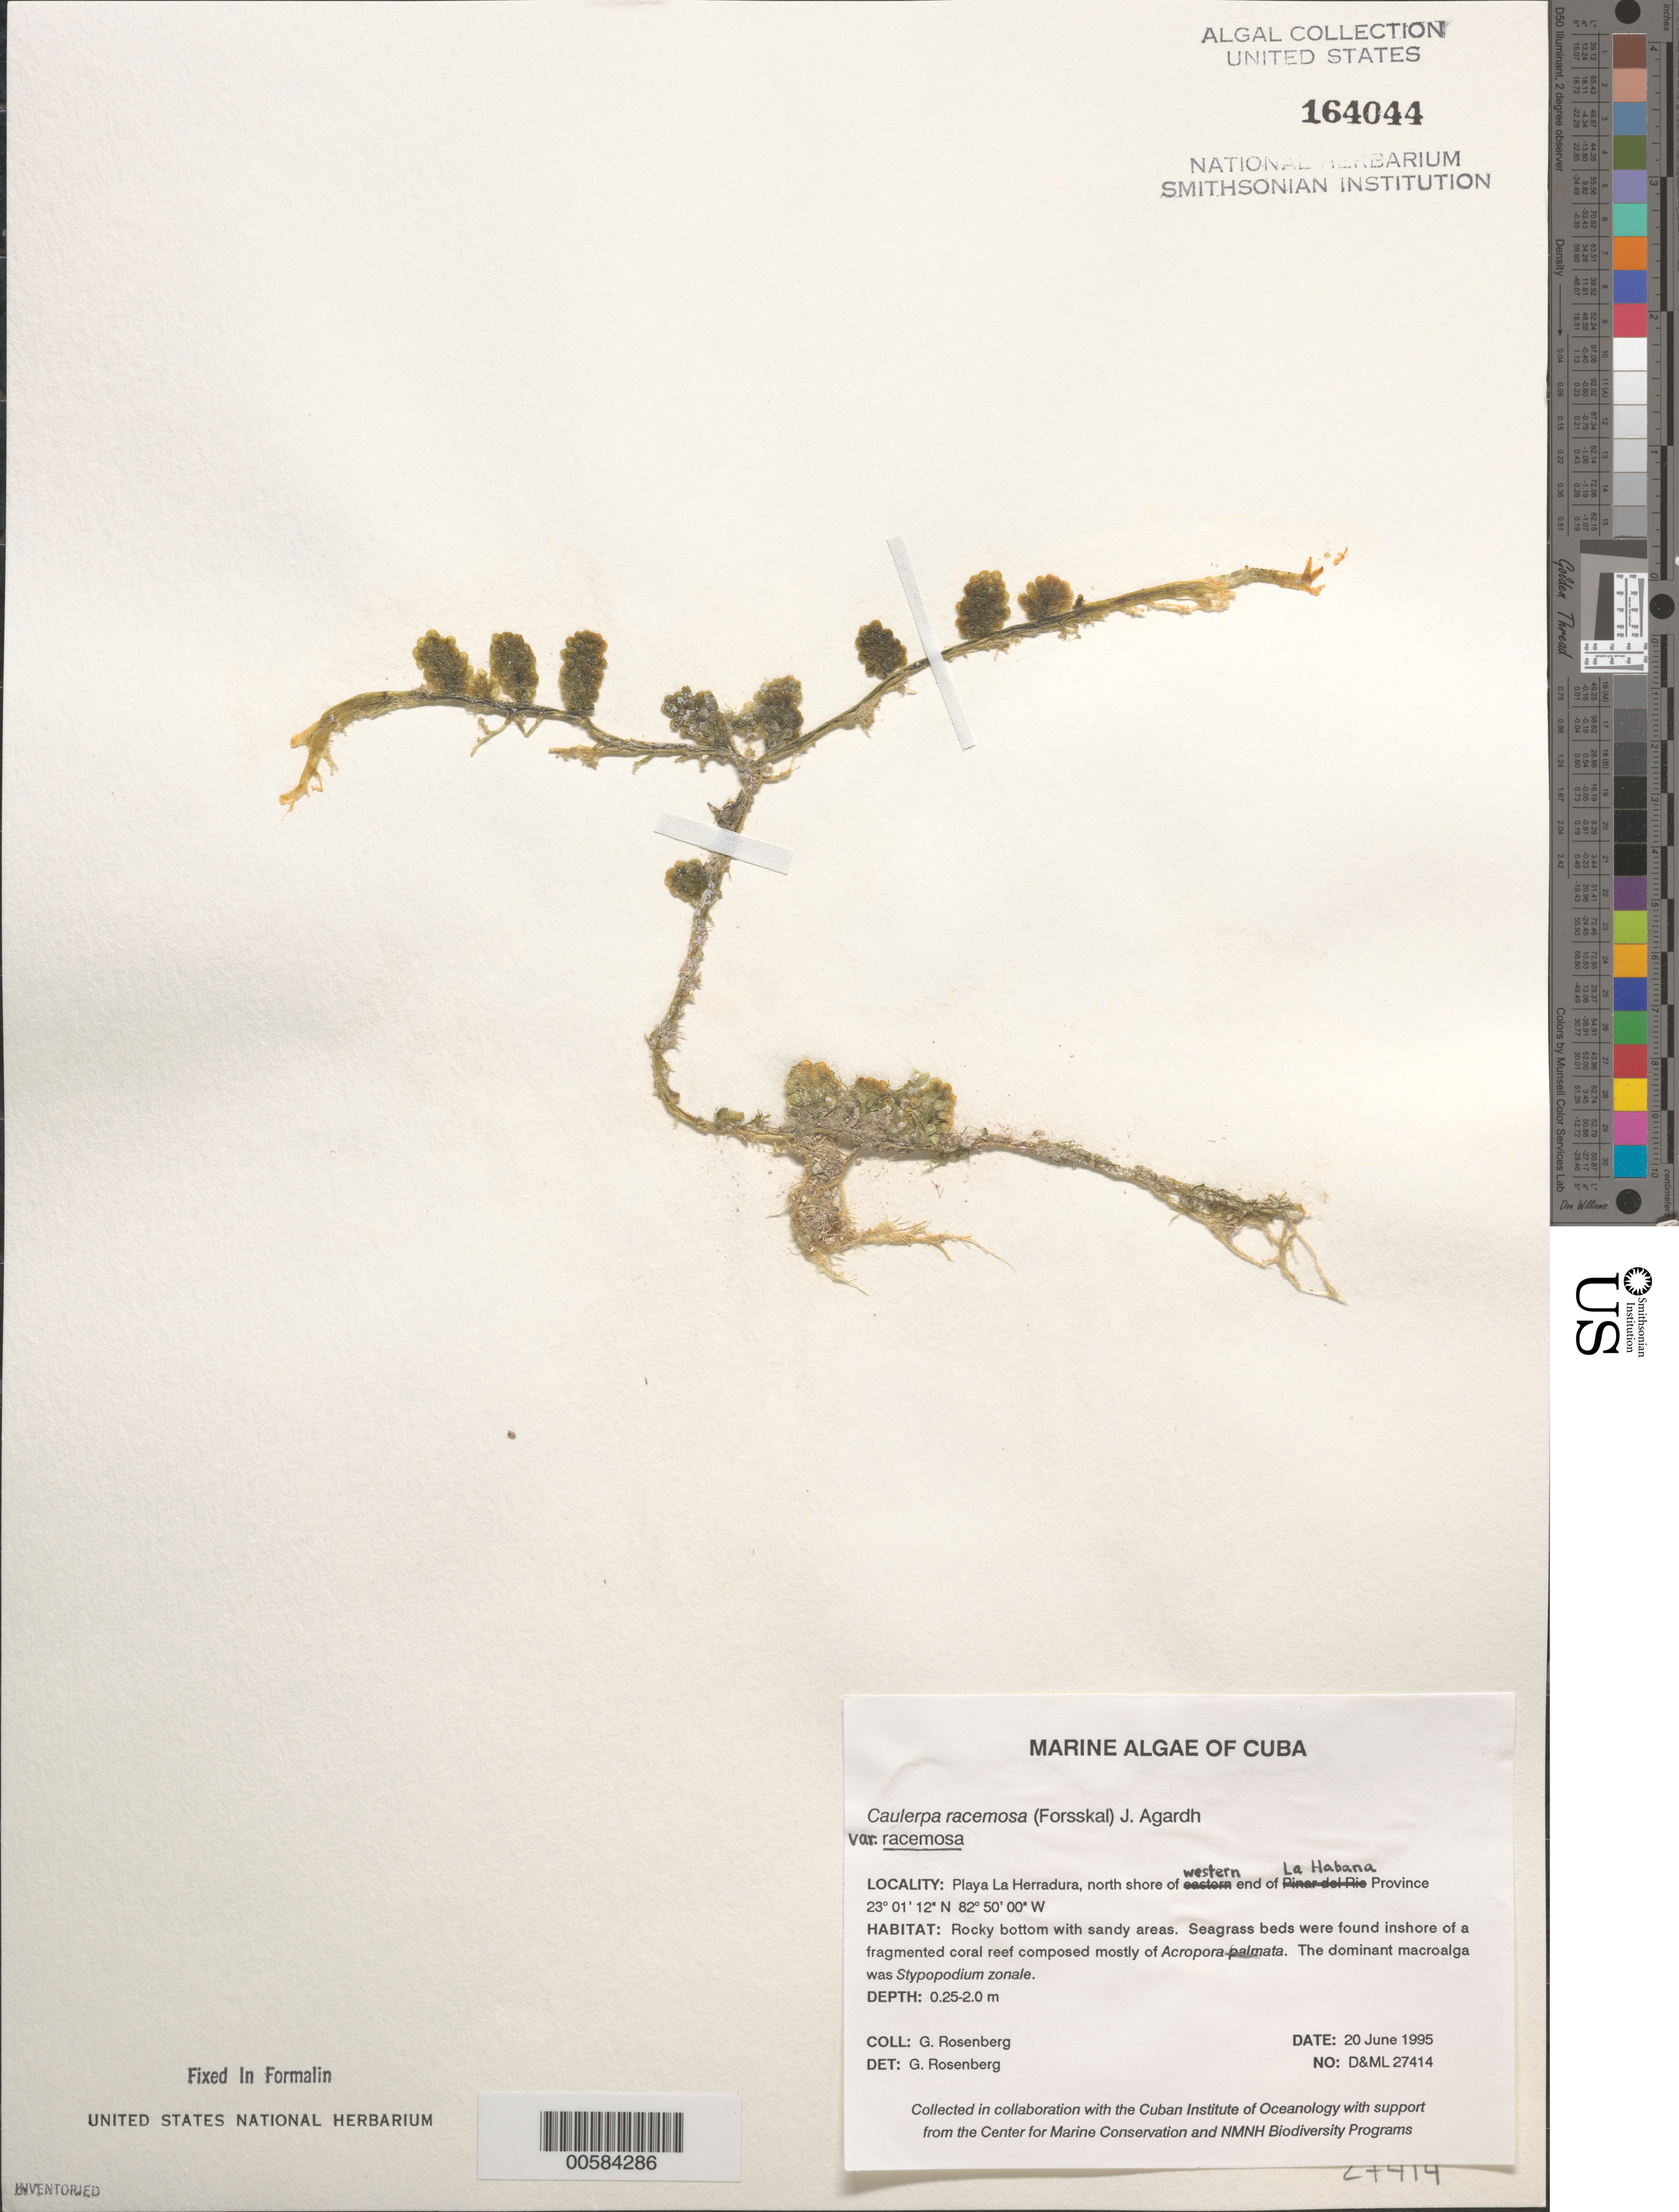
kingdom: Plantae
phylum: Chlorophyta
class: Ulvophyceae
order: Bryopsidales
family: Caulerpaceae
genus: Caulerpa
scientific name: Caulerpa racemosa var. racemosa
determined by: Rosenberg, G.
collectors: G. Rosenberg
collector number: D&ML 27414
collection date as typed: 20 Jun 1995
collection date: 1995-06-20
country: Cuba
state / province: La Habana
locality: Playa la herradura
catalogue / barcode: US 164044